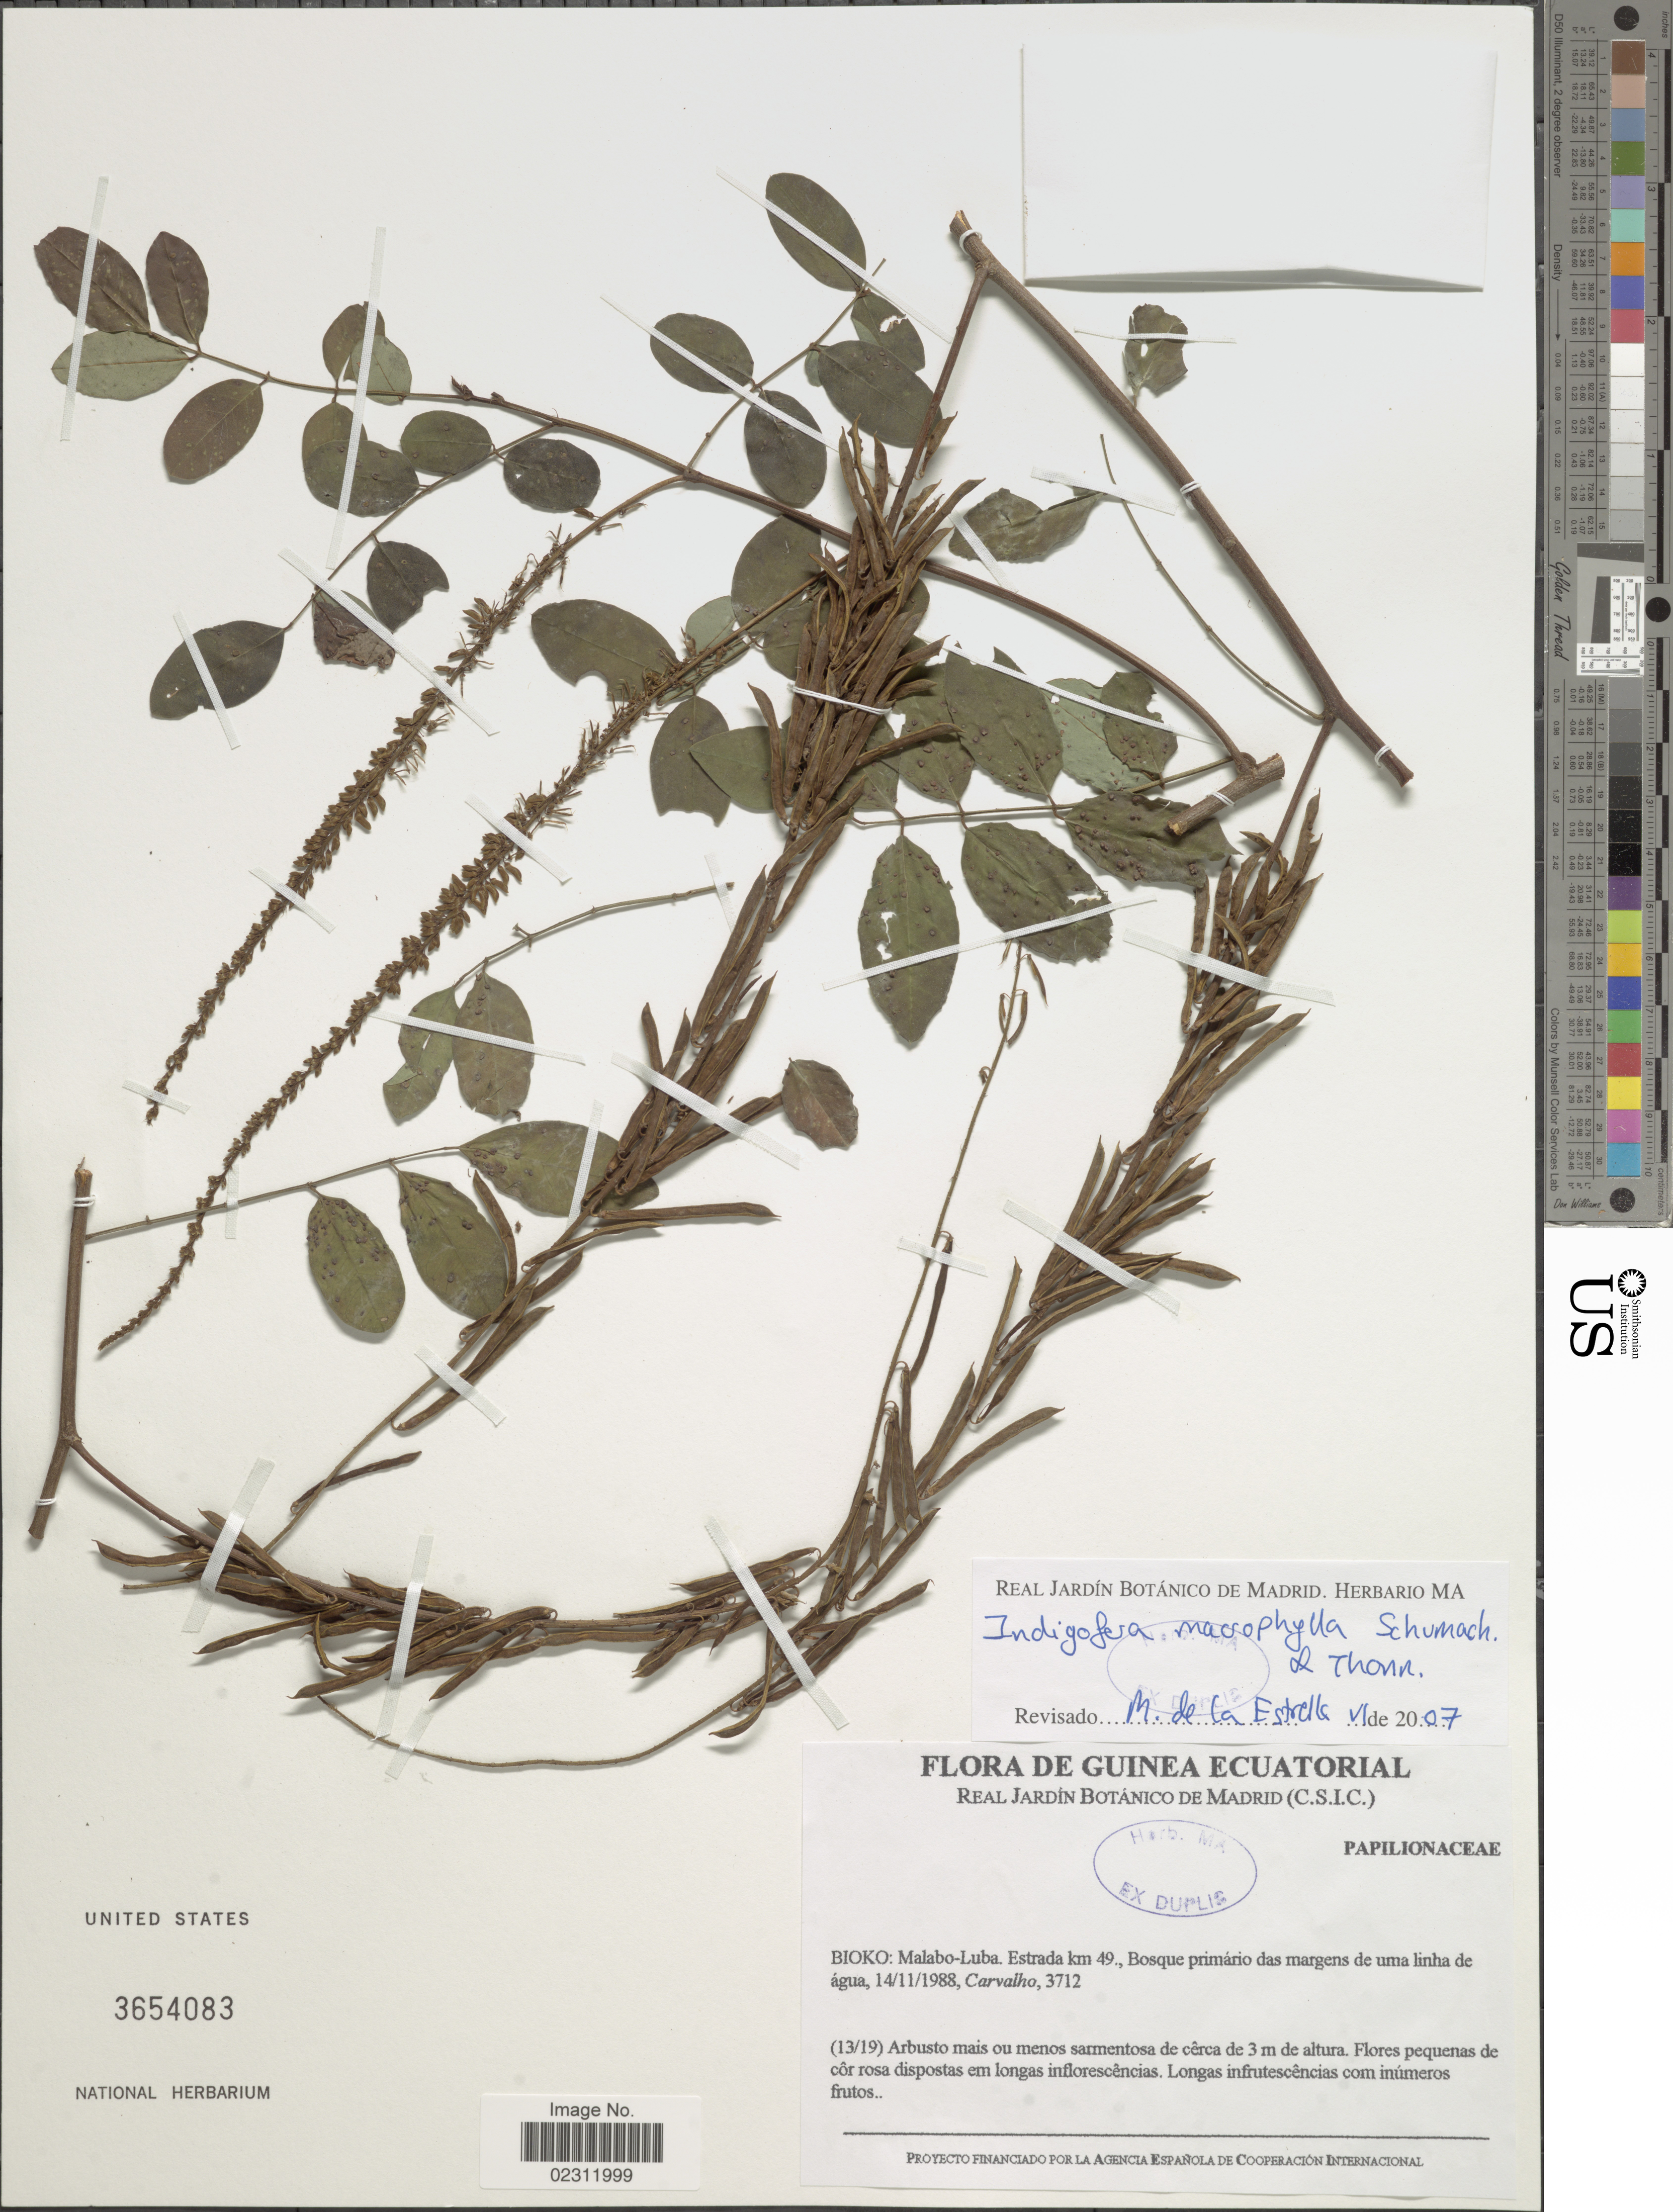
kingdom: Plantae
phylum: Tracheophyta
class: Magnoliopsida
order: Fabales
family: Fabaceae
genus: Indigofera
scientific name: Indigofera macrophylla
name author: Schumach.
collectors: Carvalho, --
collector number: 3712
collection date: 1988-11-14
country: Equatorial Guinea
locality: Malabo-Luba, Estrada km 49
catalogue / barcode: US 3654083